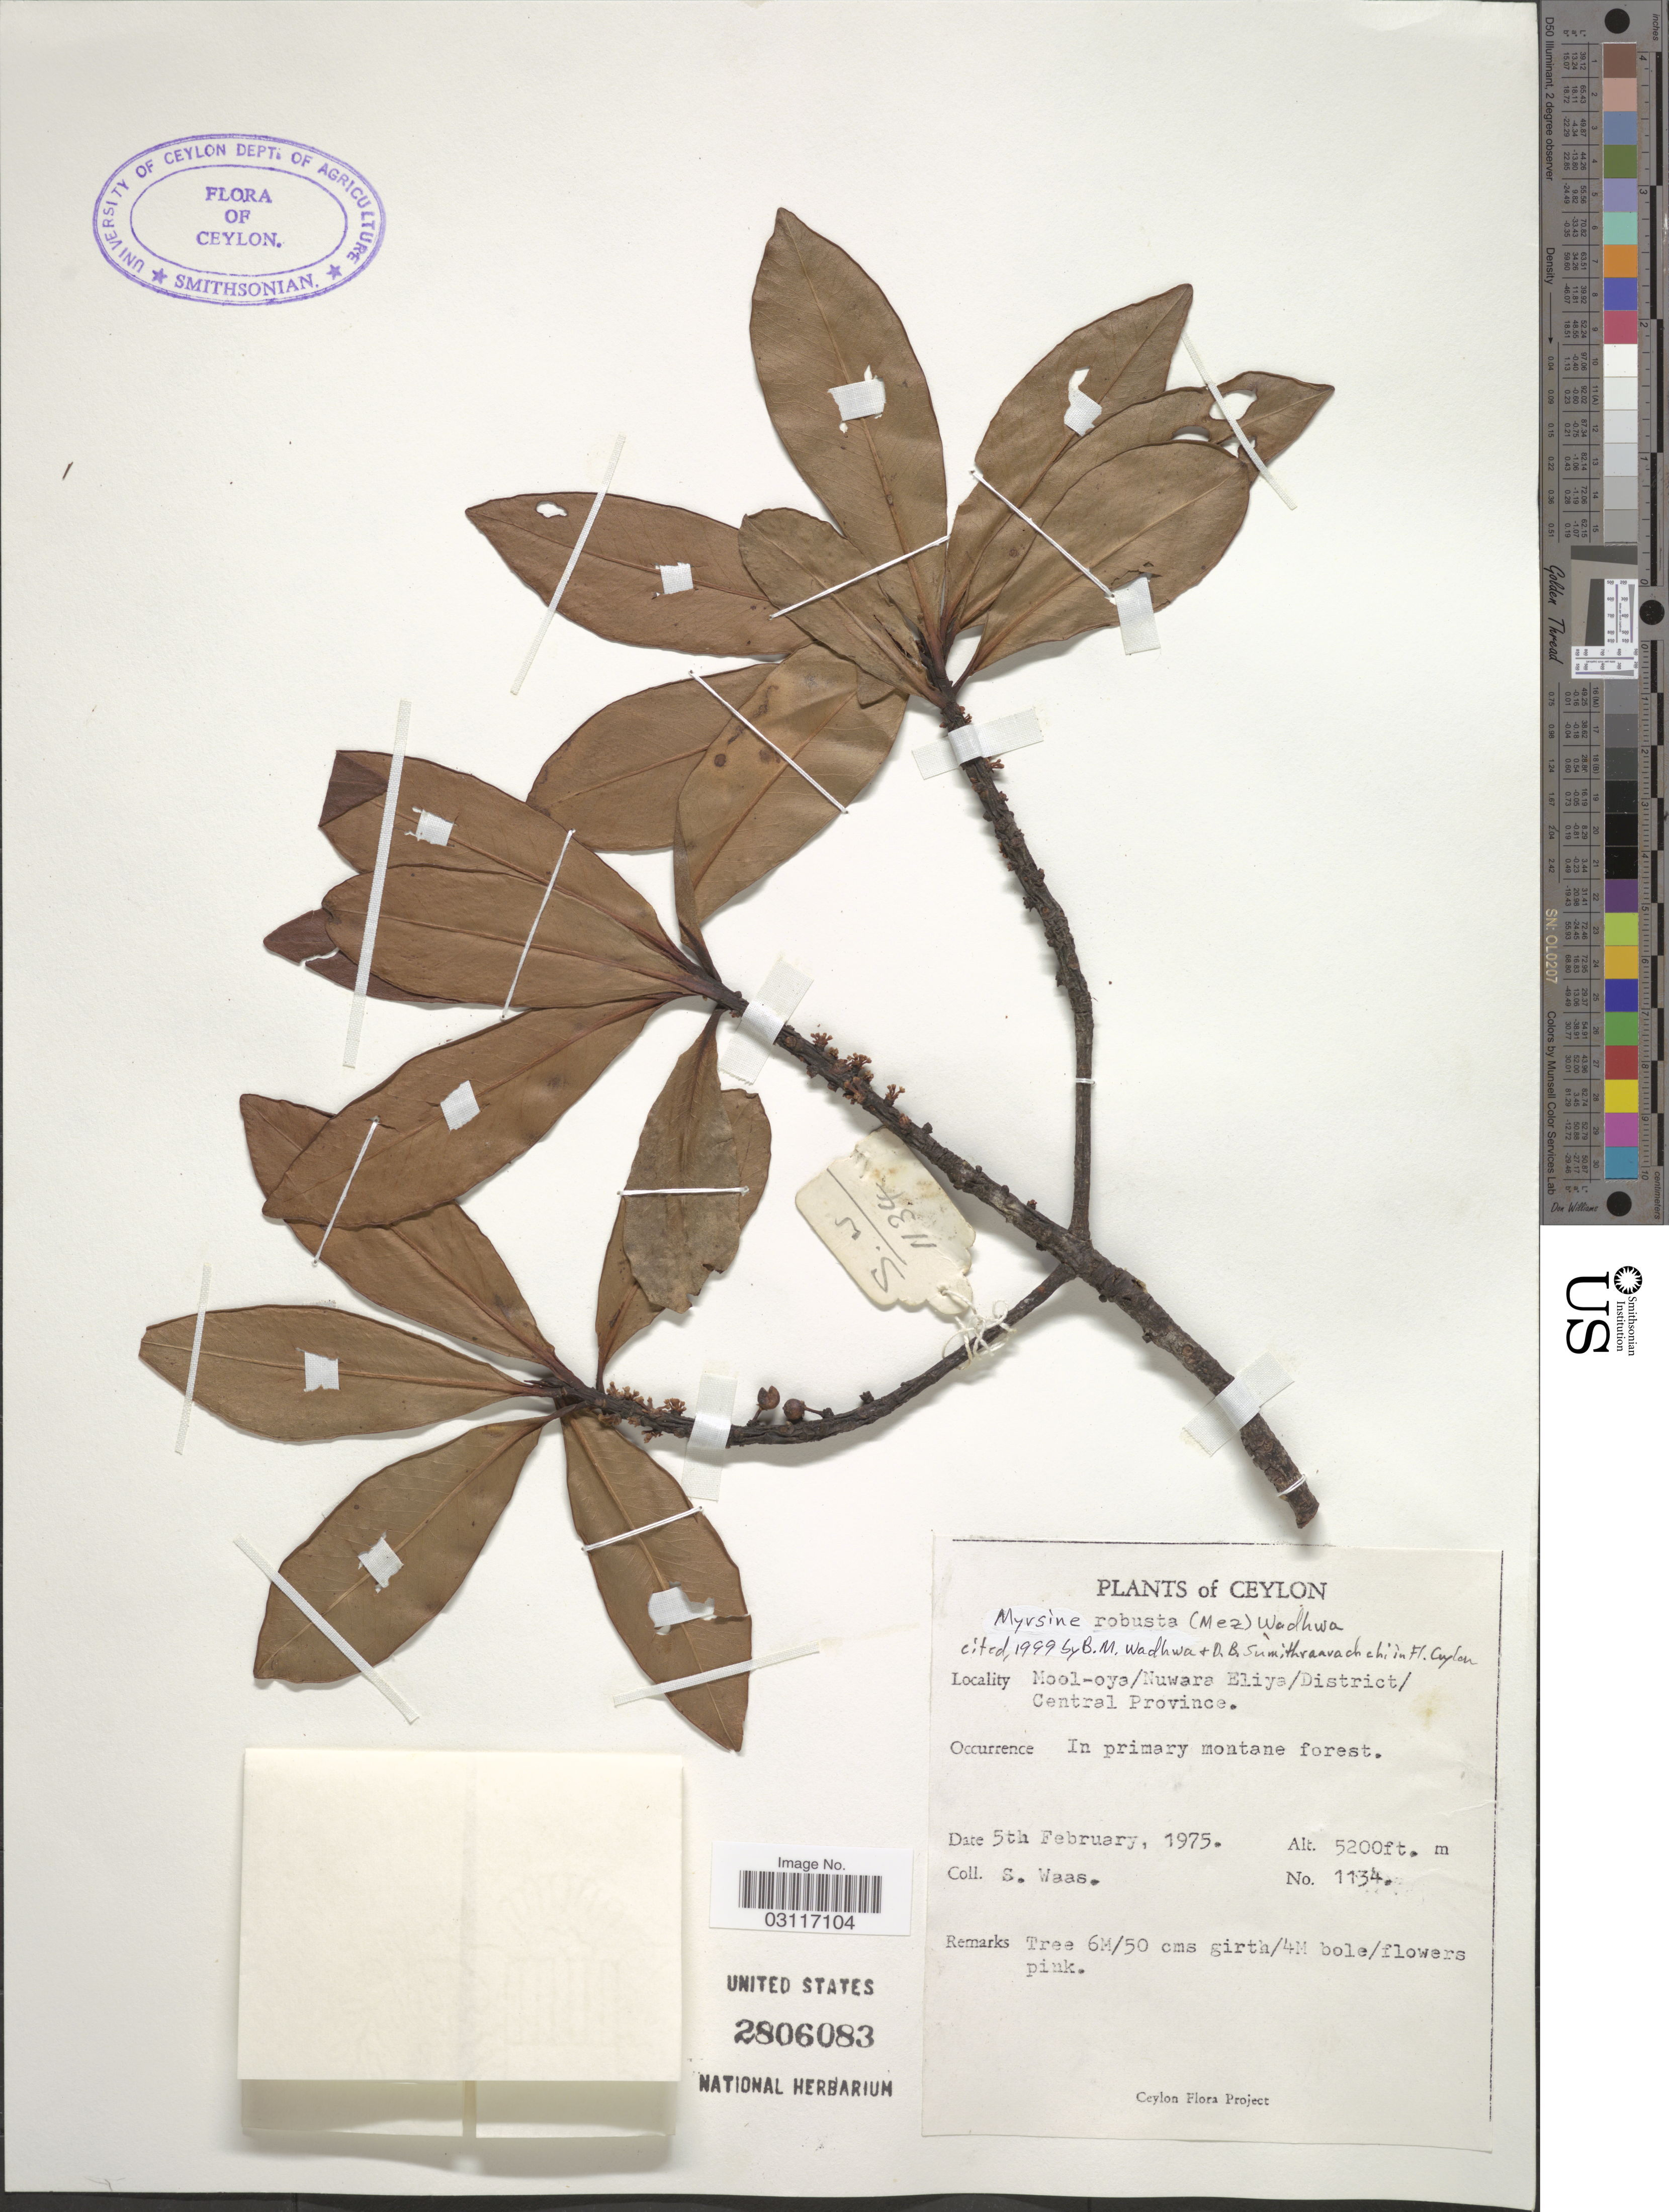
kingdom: Plantae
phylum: Tracheophyta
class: Magnoliopsida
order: Ericales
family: Primulaceae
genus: Myrsine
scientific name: Myrsine robusta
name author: (Mez) Wadhwa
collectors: S. Waas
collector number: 1134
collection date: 1975-02-05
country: Sri Lanka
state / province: Central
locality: Ceylon. Mool-oya/Nuwara Eliya/District/Central Province.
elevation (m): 1585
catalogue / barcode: US 2806083